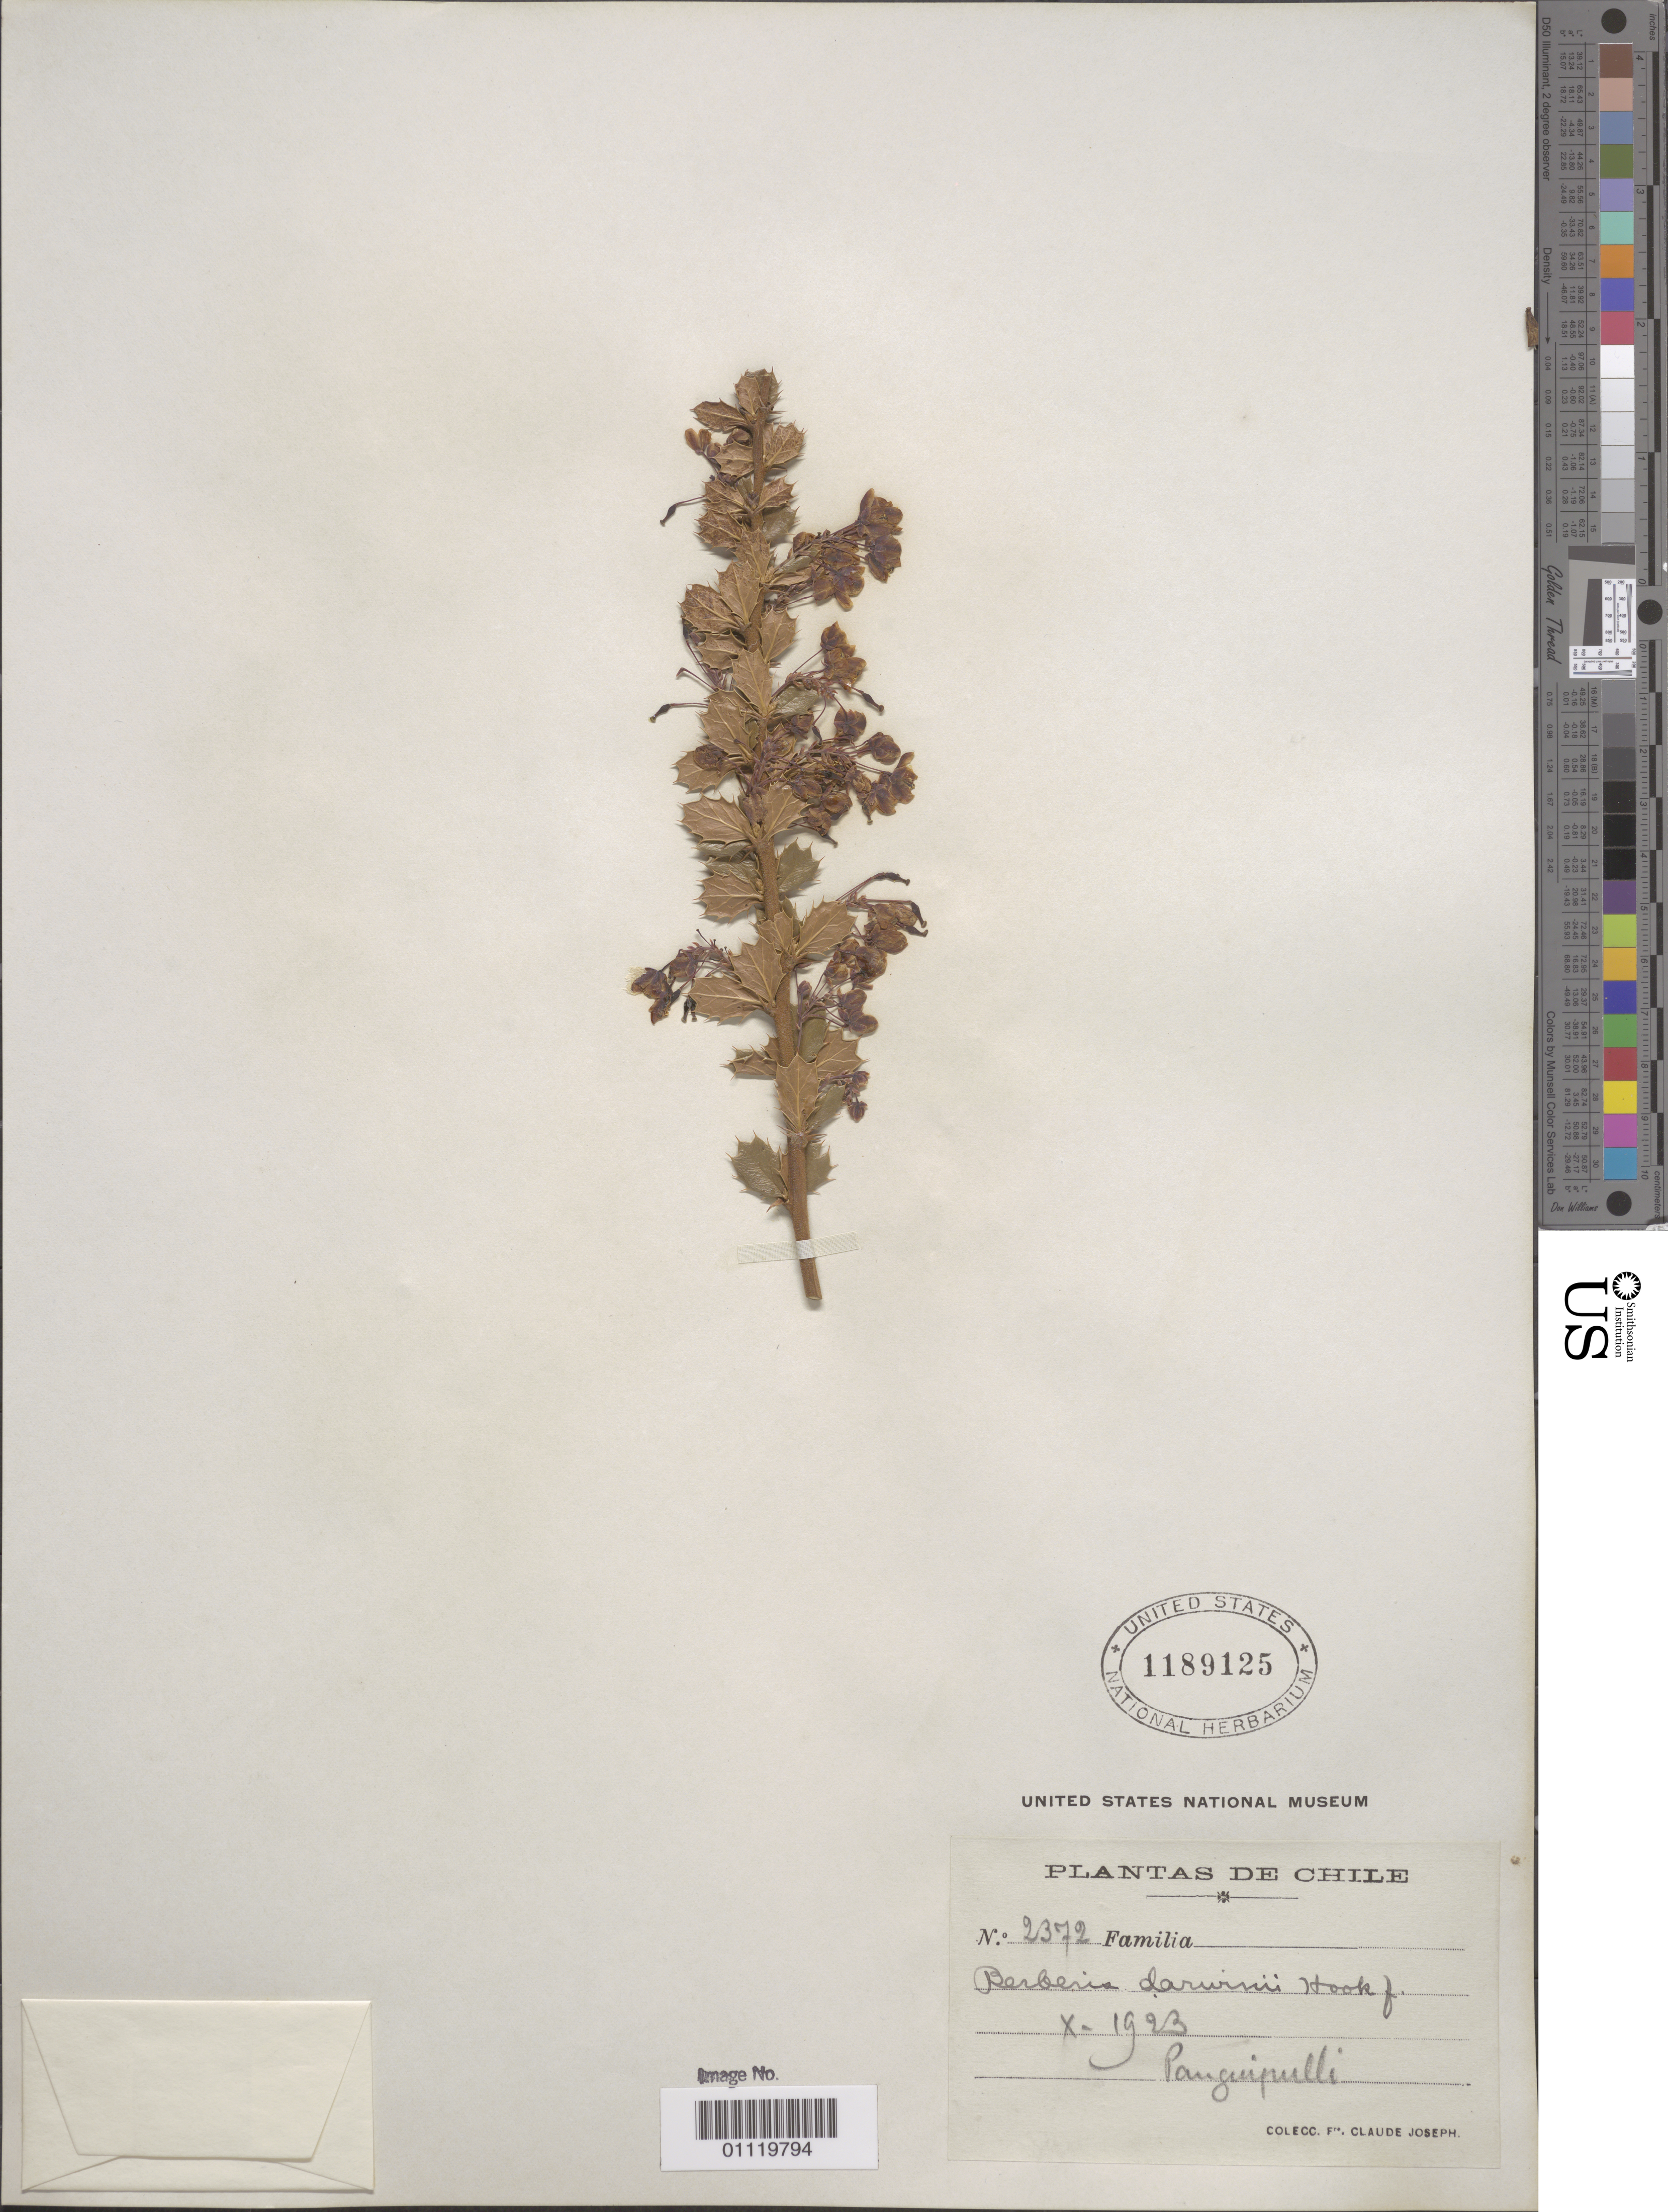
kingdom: Plantae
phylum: Tracheophyta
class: Magnoliopsida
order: Ranunculales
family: Berberidaceae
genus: Berberis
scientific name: Berberis darwinii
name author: Hook.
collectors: C. Joseph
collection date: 1923-10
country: Chile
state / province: Los Ríos (XIV)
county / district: Valdivia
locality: Panguipulli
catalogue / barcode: US 1189125